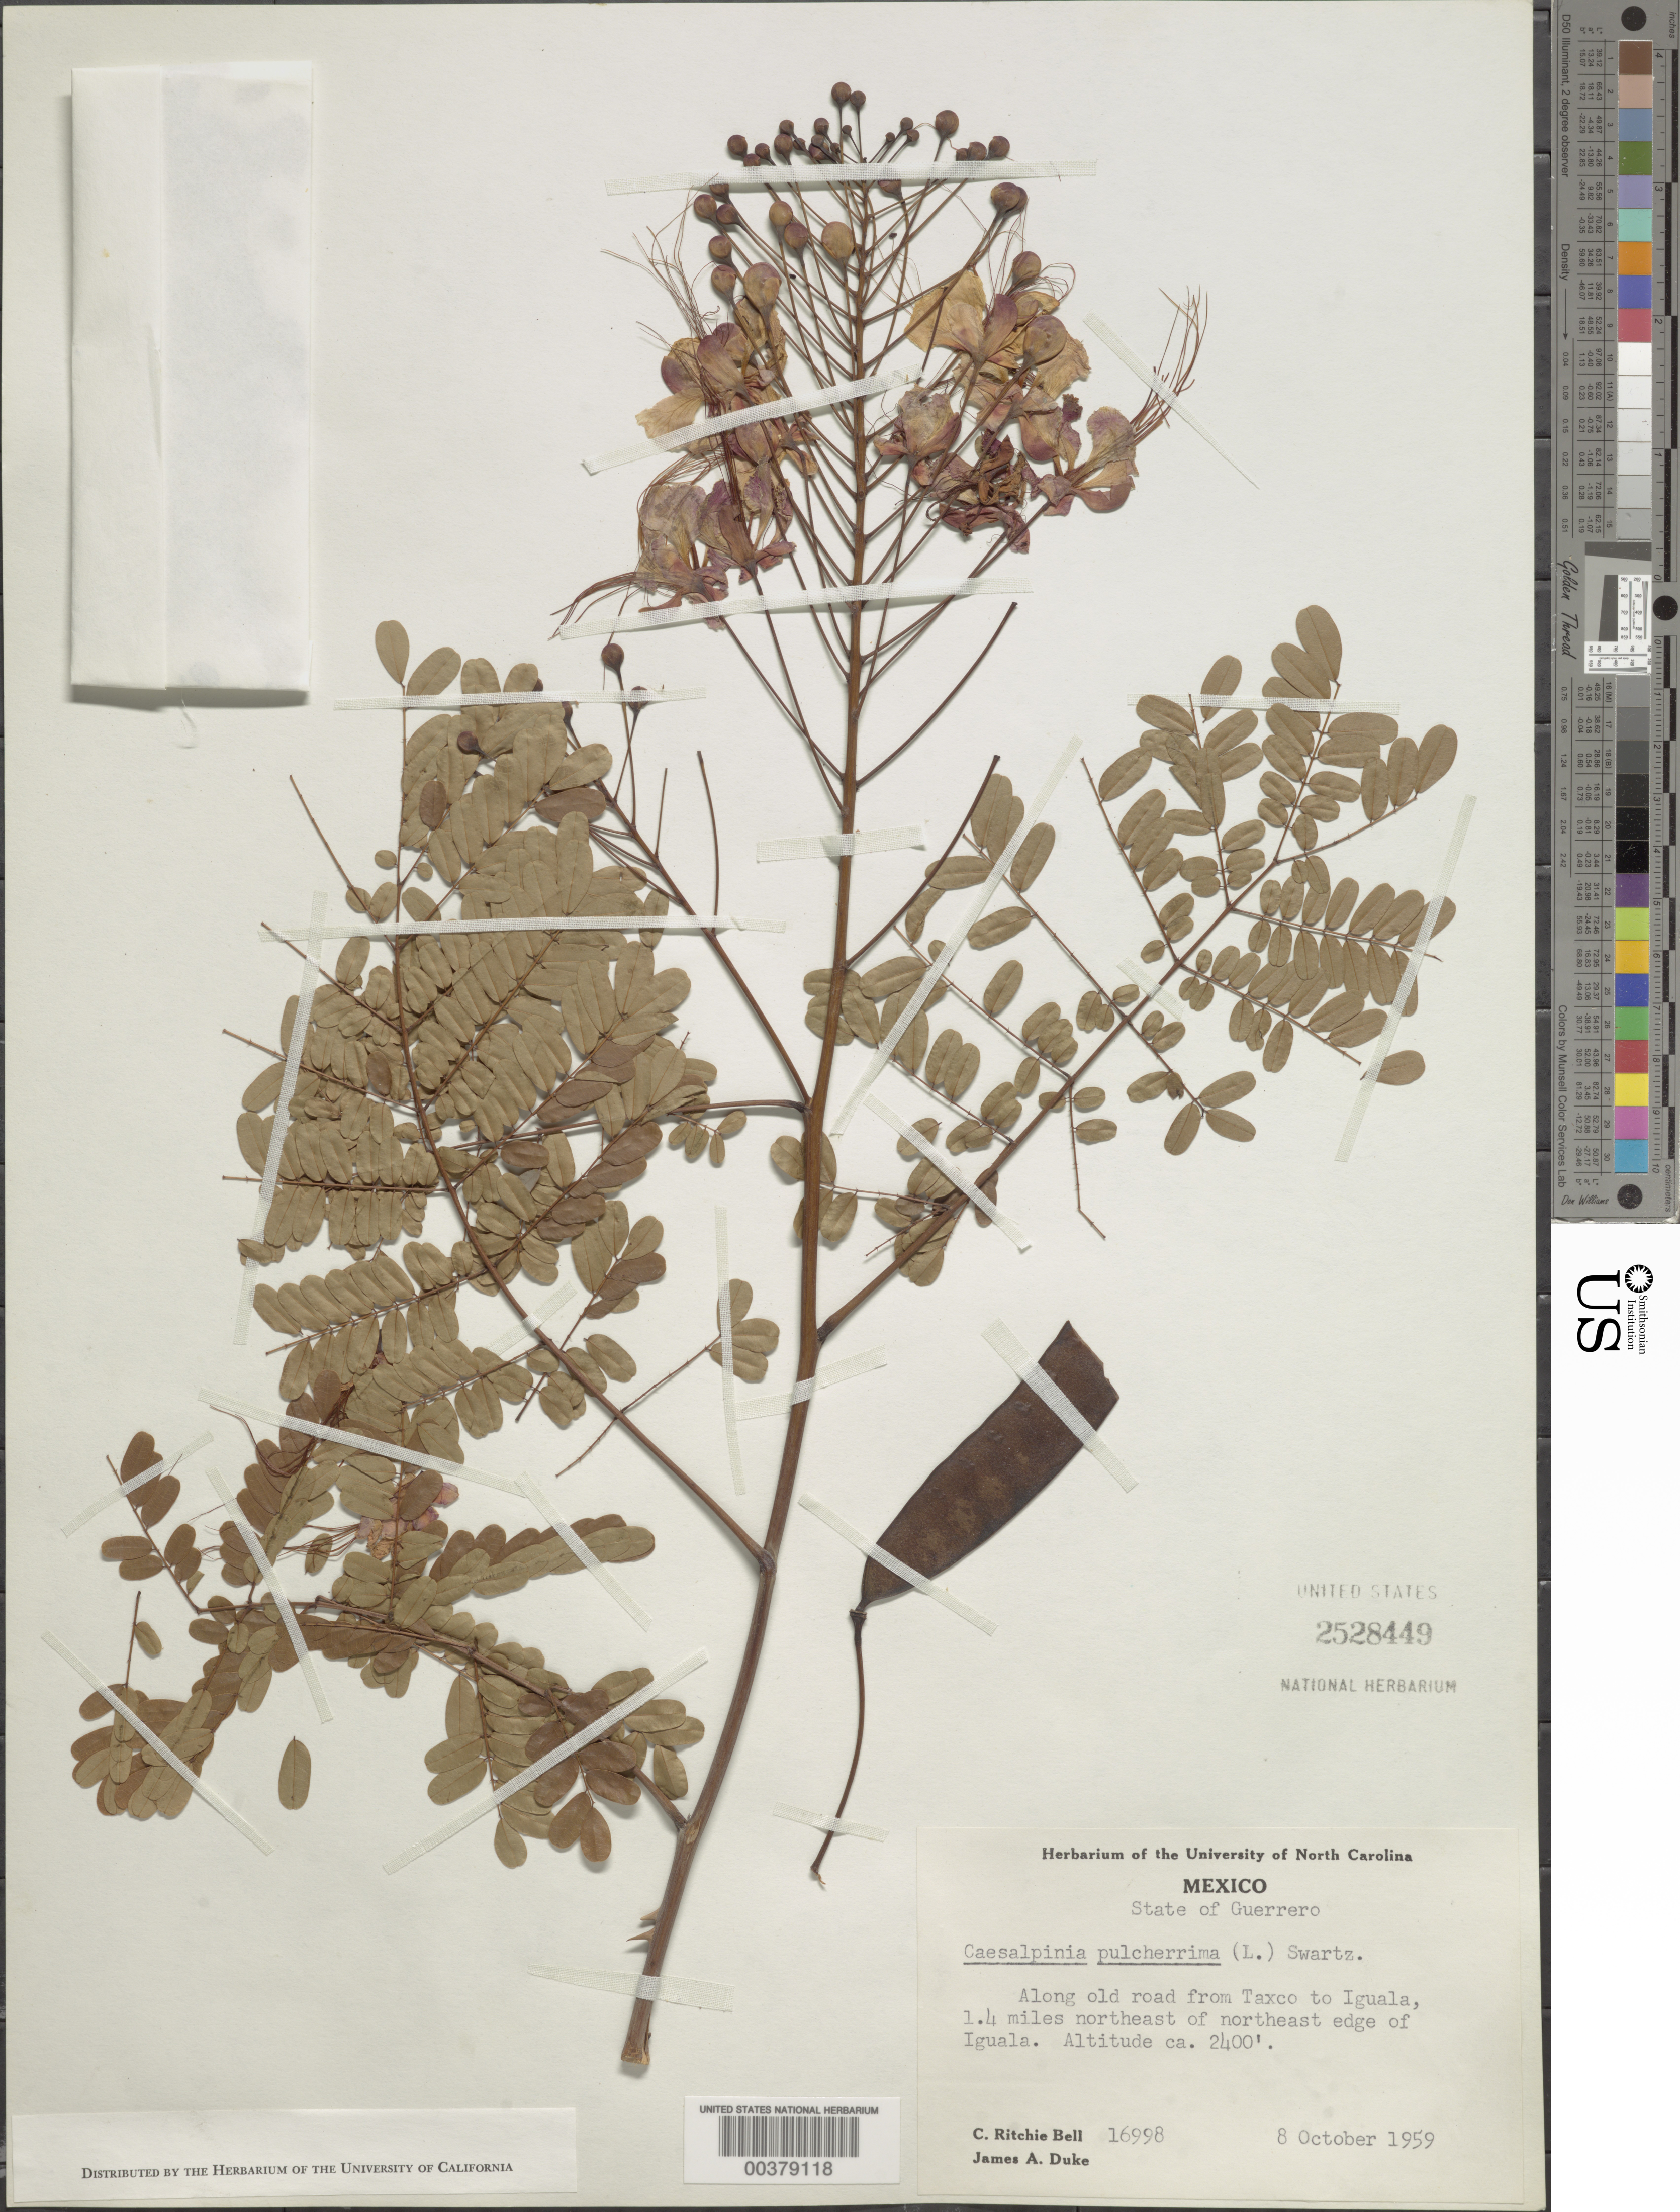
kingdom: Plantae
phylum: Tracheophyta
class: Magnoliopsida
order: Fabales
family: Fabaceae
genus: Caesalpinia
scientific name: Caesalpinia pulcherrima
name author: (L.) Sw.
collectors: C. R. Bell & J. A. Duke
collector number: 16998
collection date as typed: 08 Oct 1959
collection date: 1959-10-08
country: Mexico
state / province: Guerrero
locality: Along old road from Taxco to Iguala, 1.4 mi NE of northeast edge of Iguala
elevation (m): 732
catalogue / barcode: US 2528449